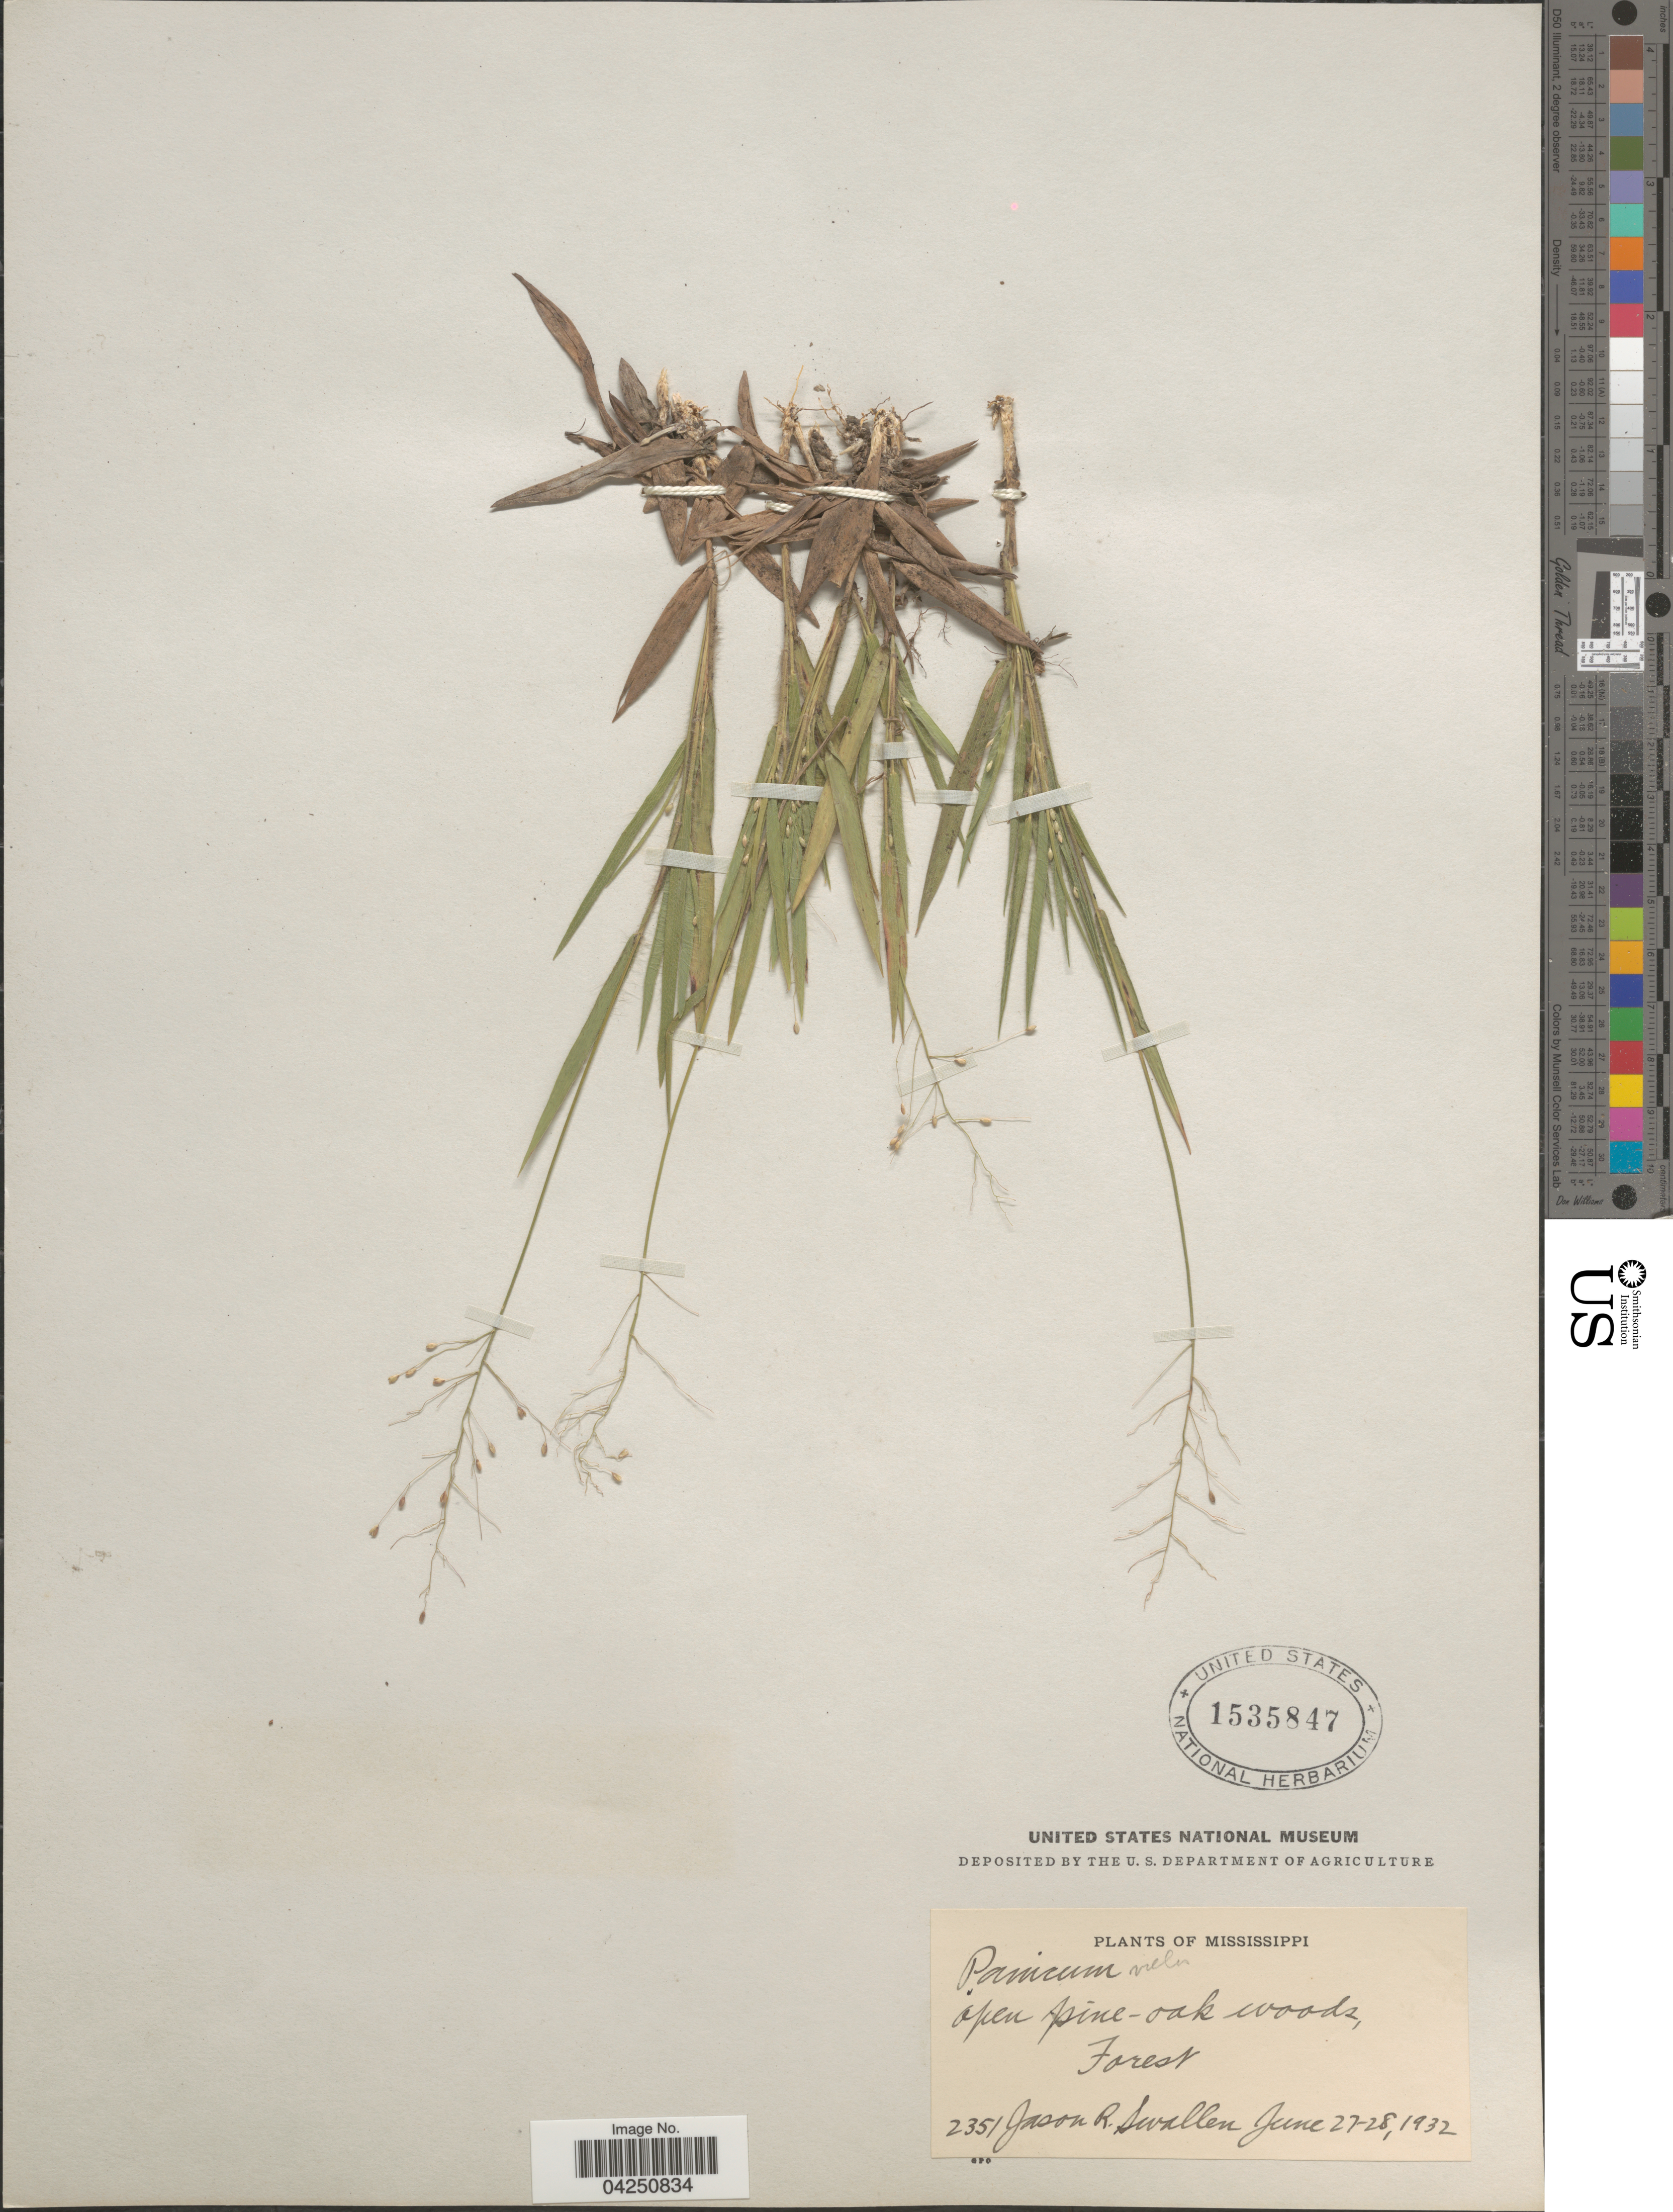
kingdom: Plantae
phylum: Tracheophyta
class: Liliopsida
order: Poales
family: Poaceae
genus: Dichanthelium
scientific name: Dichanthelium acuminatum var. acuminatum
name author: (Sw.) Gould & C.A. Clark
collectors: J. R. Swallen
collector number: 2351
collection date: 1932-06-27/1932-06-28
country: United States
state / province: Mississippi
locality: Open pine-oak woods, Forest.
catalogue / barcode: US 1535847